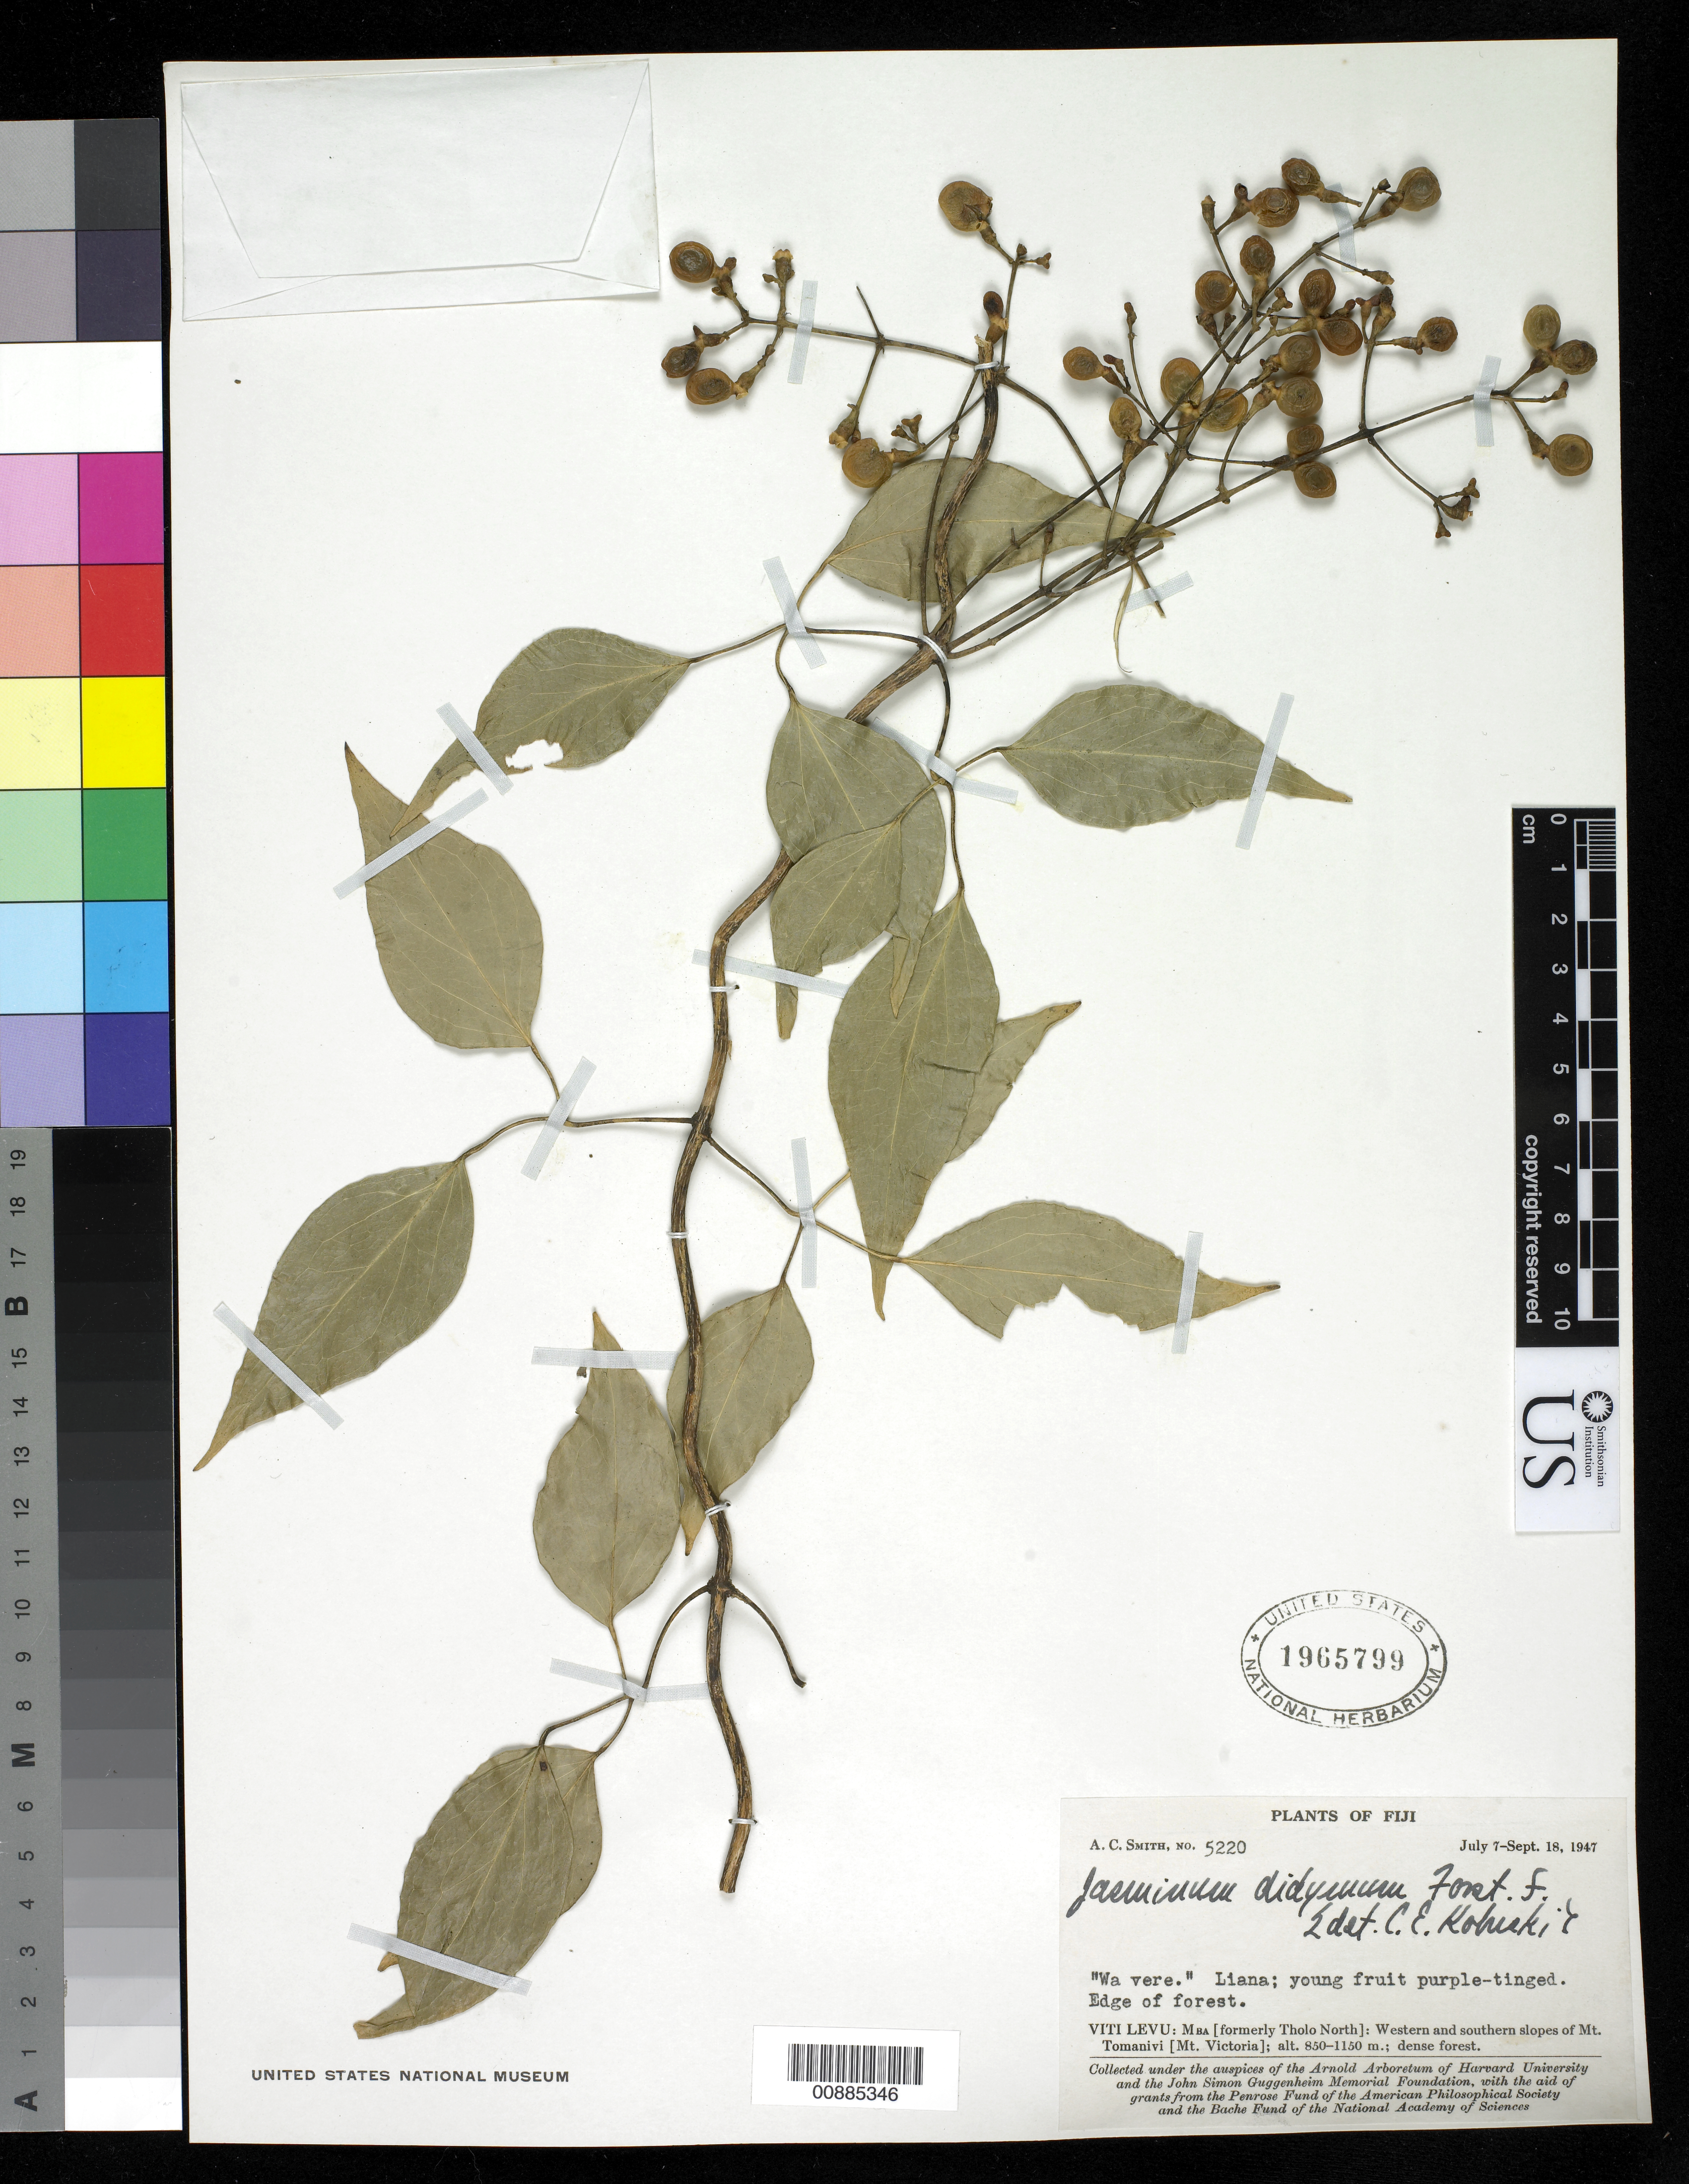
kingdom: Plantae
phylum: Tracheophyta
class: Magnoliopsida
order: Lamiales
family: Oleaceae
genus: Jasminum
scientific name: Jasminum didymum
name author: G. Forst.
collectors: C. A. Smith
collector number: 5220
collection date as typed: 07 Jul 1947 to 18 Sep 1947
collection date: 1947-07-07/1947-09-18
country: Fiji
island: Viti Levu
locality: Mba (formerly Tholo North) : Western and southern slopes of Mt. Tomanivi (Mt. Victoria);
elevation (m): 850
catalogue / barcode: US 1965799